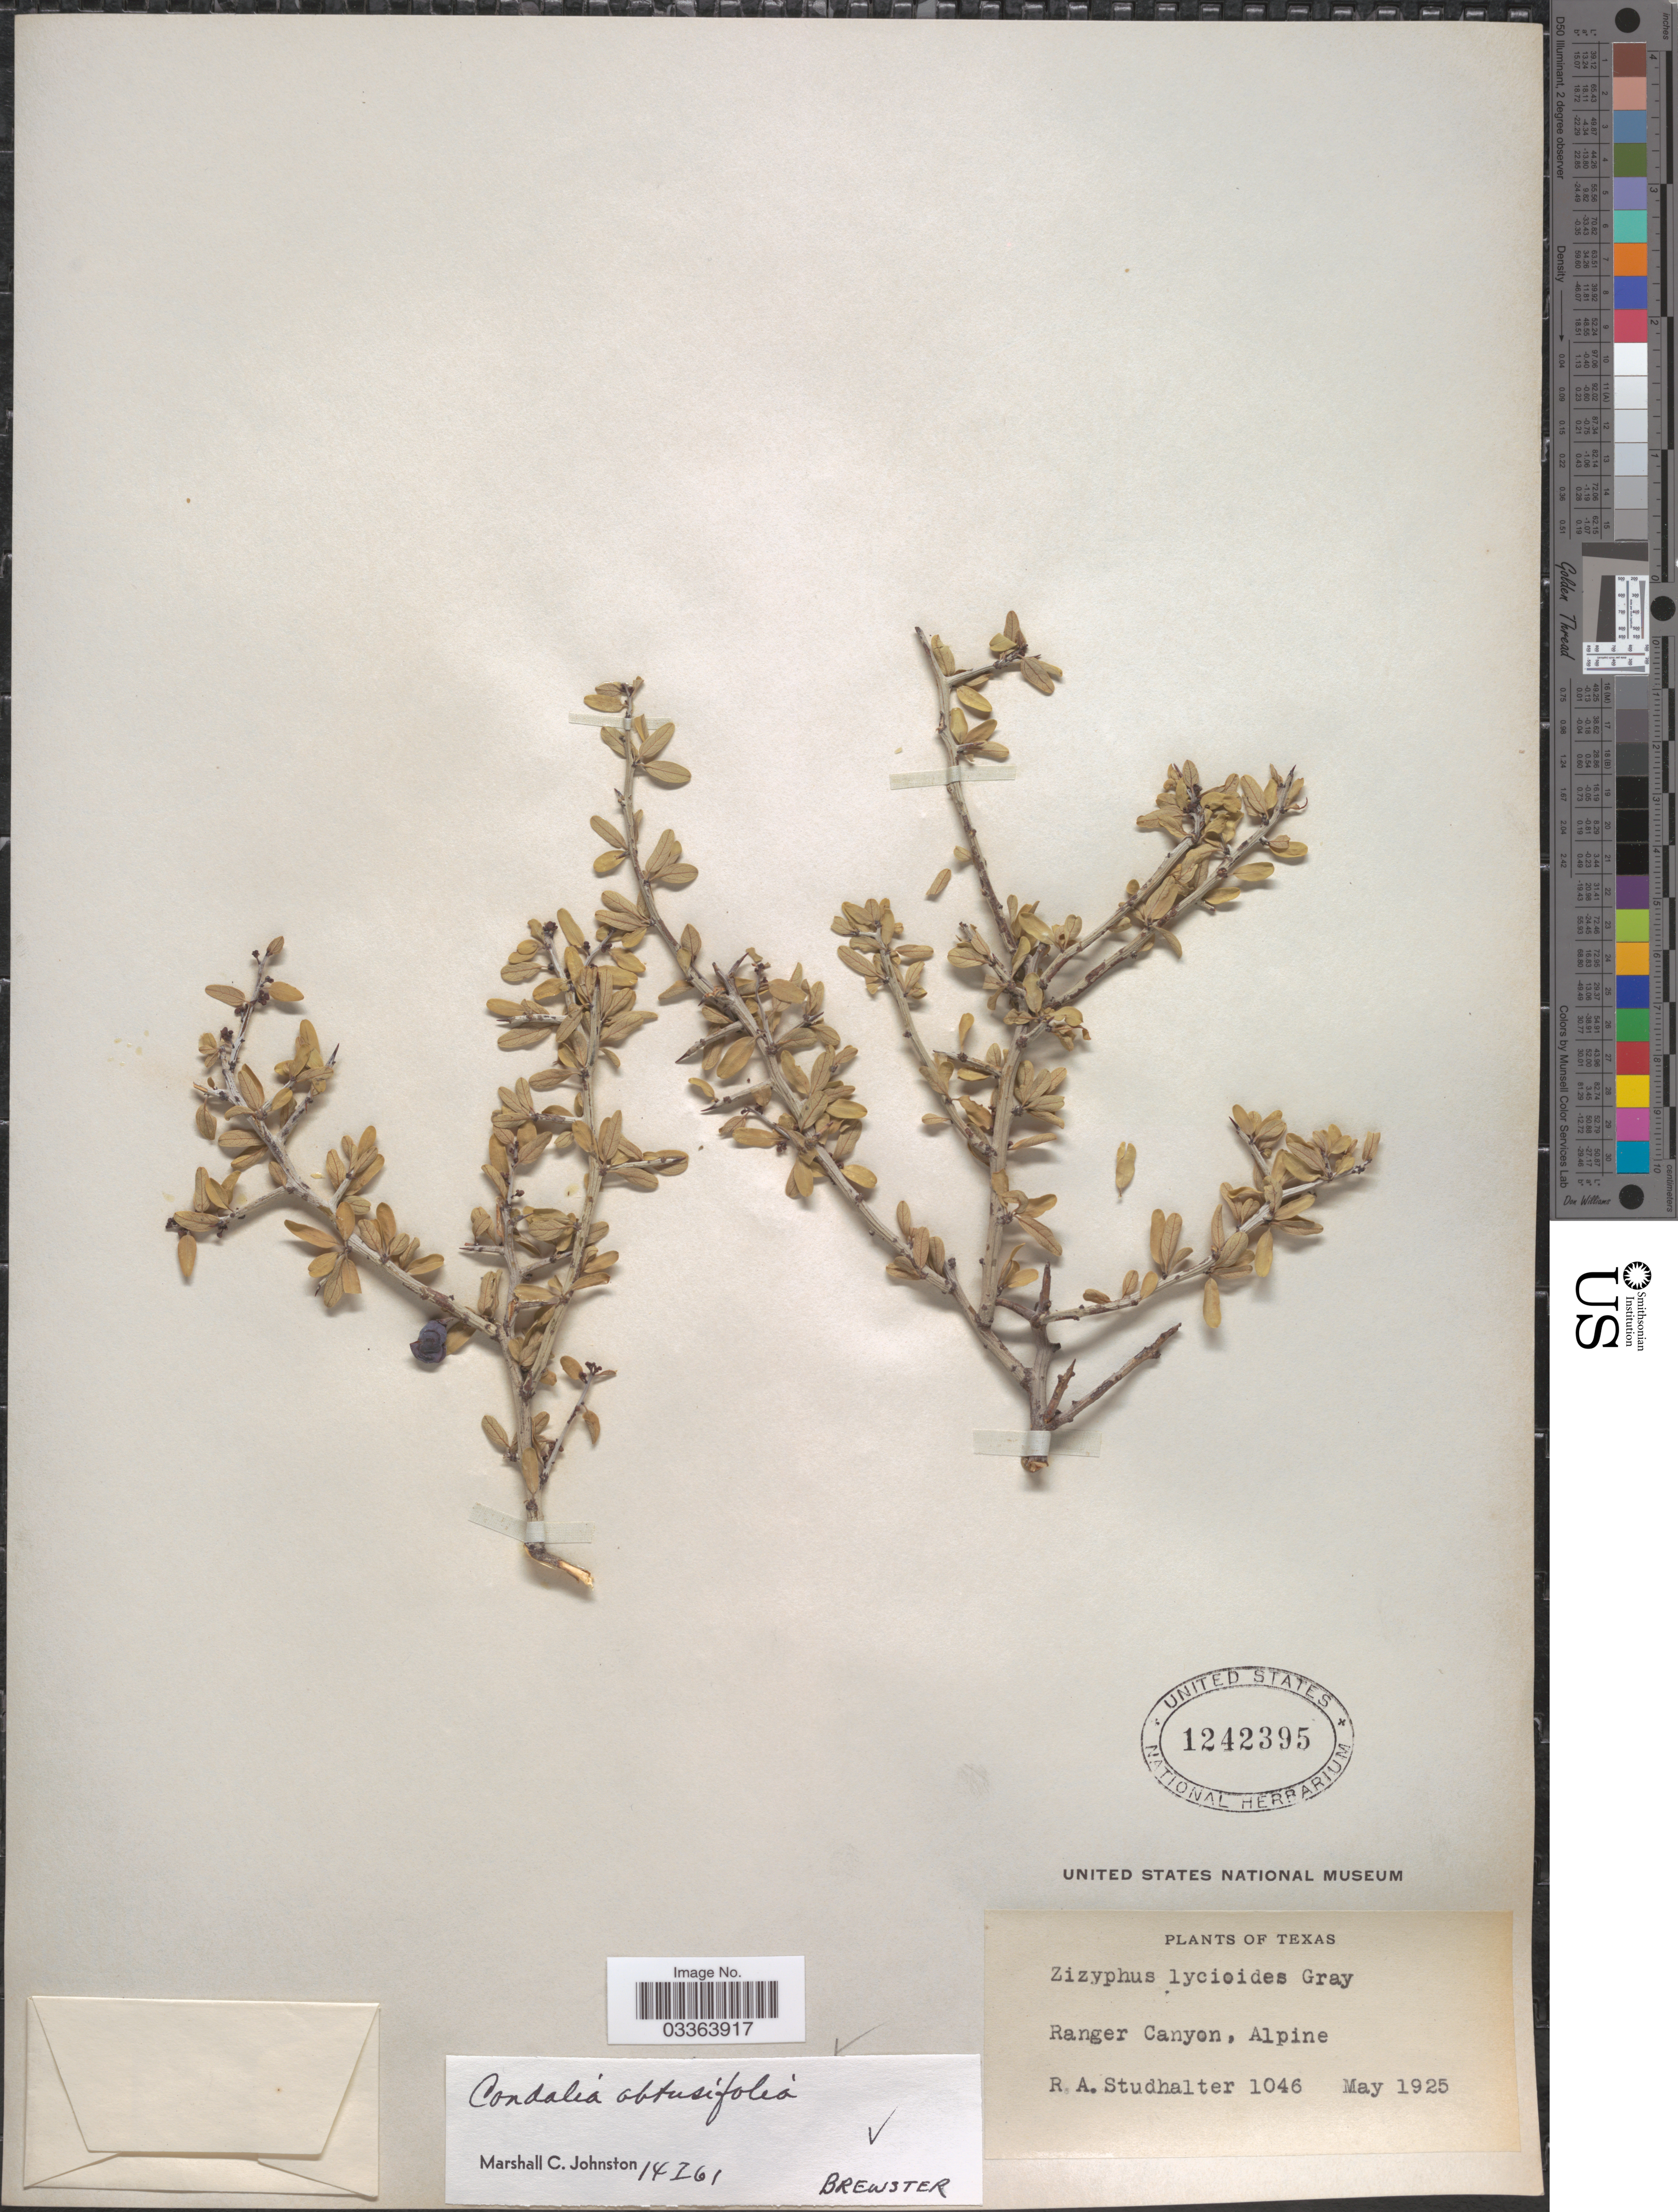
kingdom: Plantae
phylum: Tracheophyta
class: Magnoliopsida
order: Rosales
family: Rhamnaceae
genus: Sarcomphalus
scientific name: Sarcomphalus obtusifolius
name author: (Hook. ex Torr. & A. Gray) Hauenschild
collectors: R. Studhalter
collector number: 1046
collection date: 1925-05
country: United States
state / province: Texas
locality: Ranger Canyon, Alpine.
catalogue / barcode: US 1242395